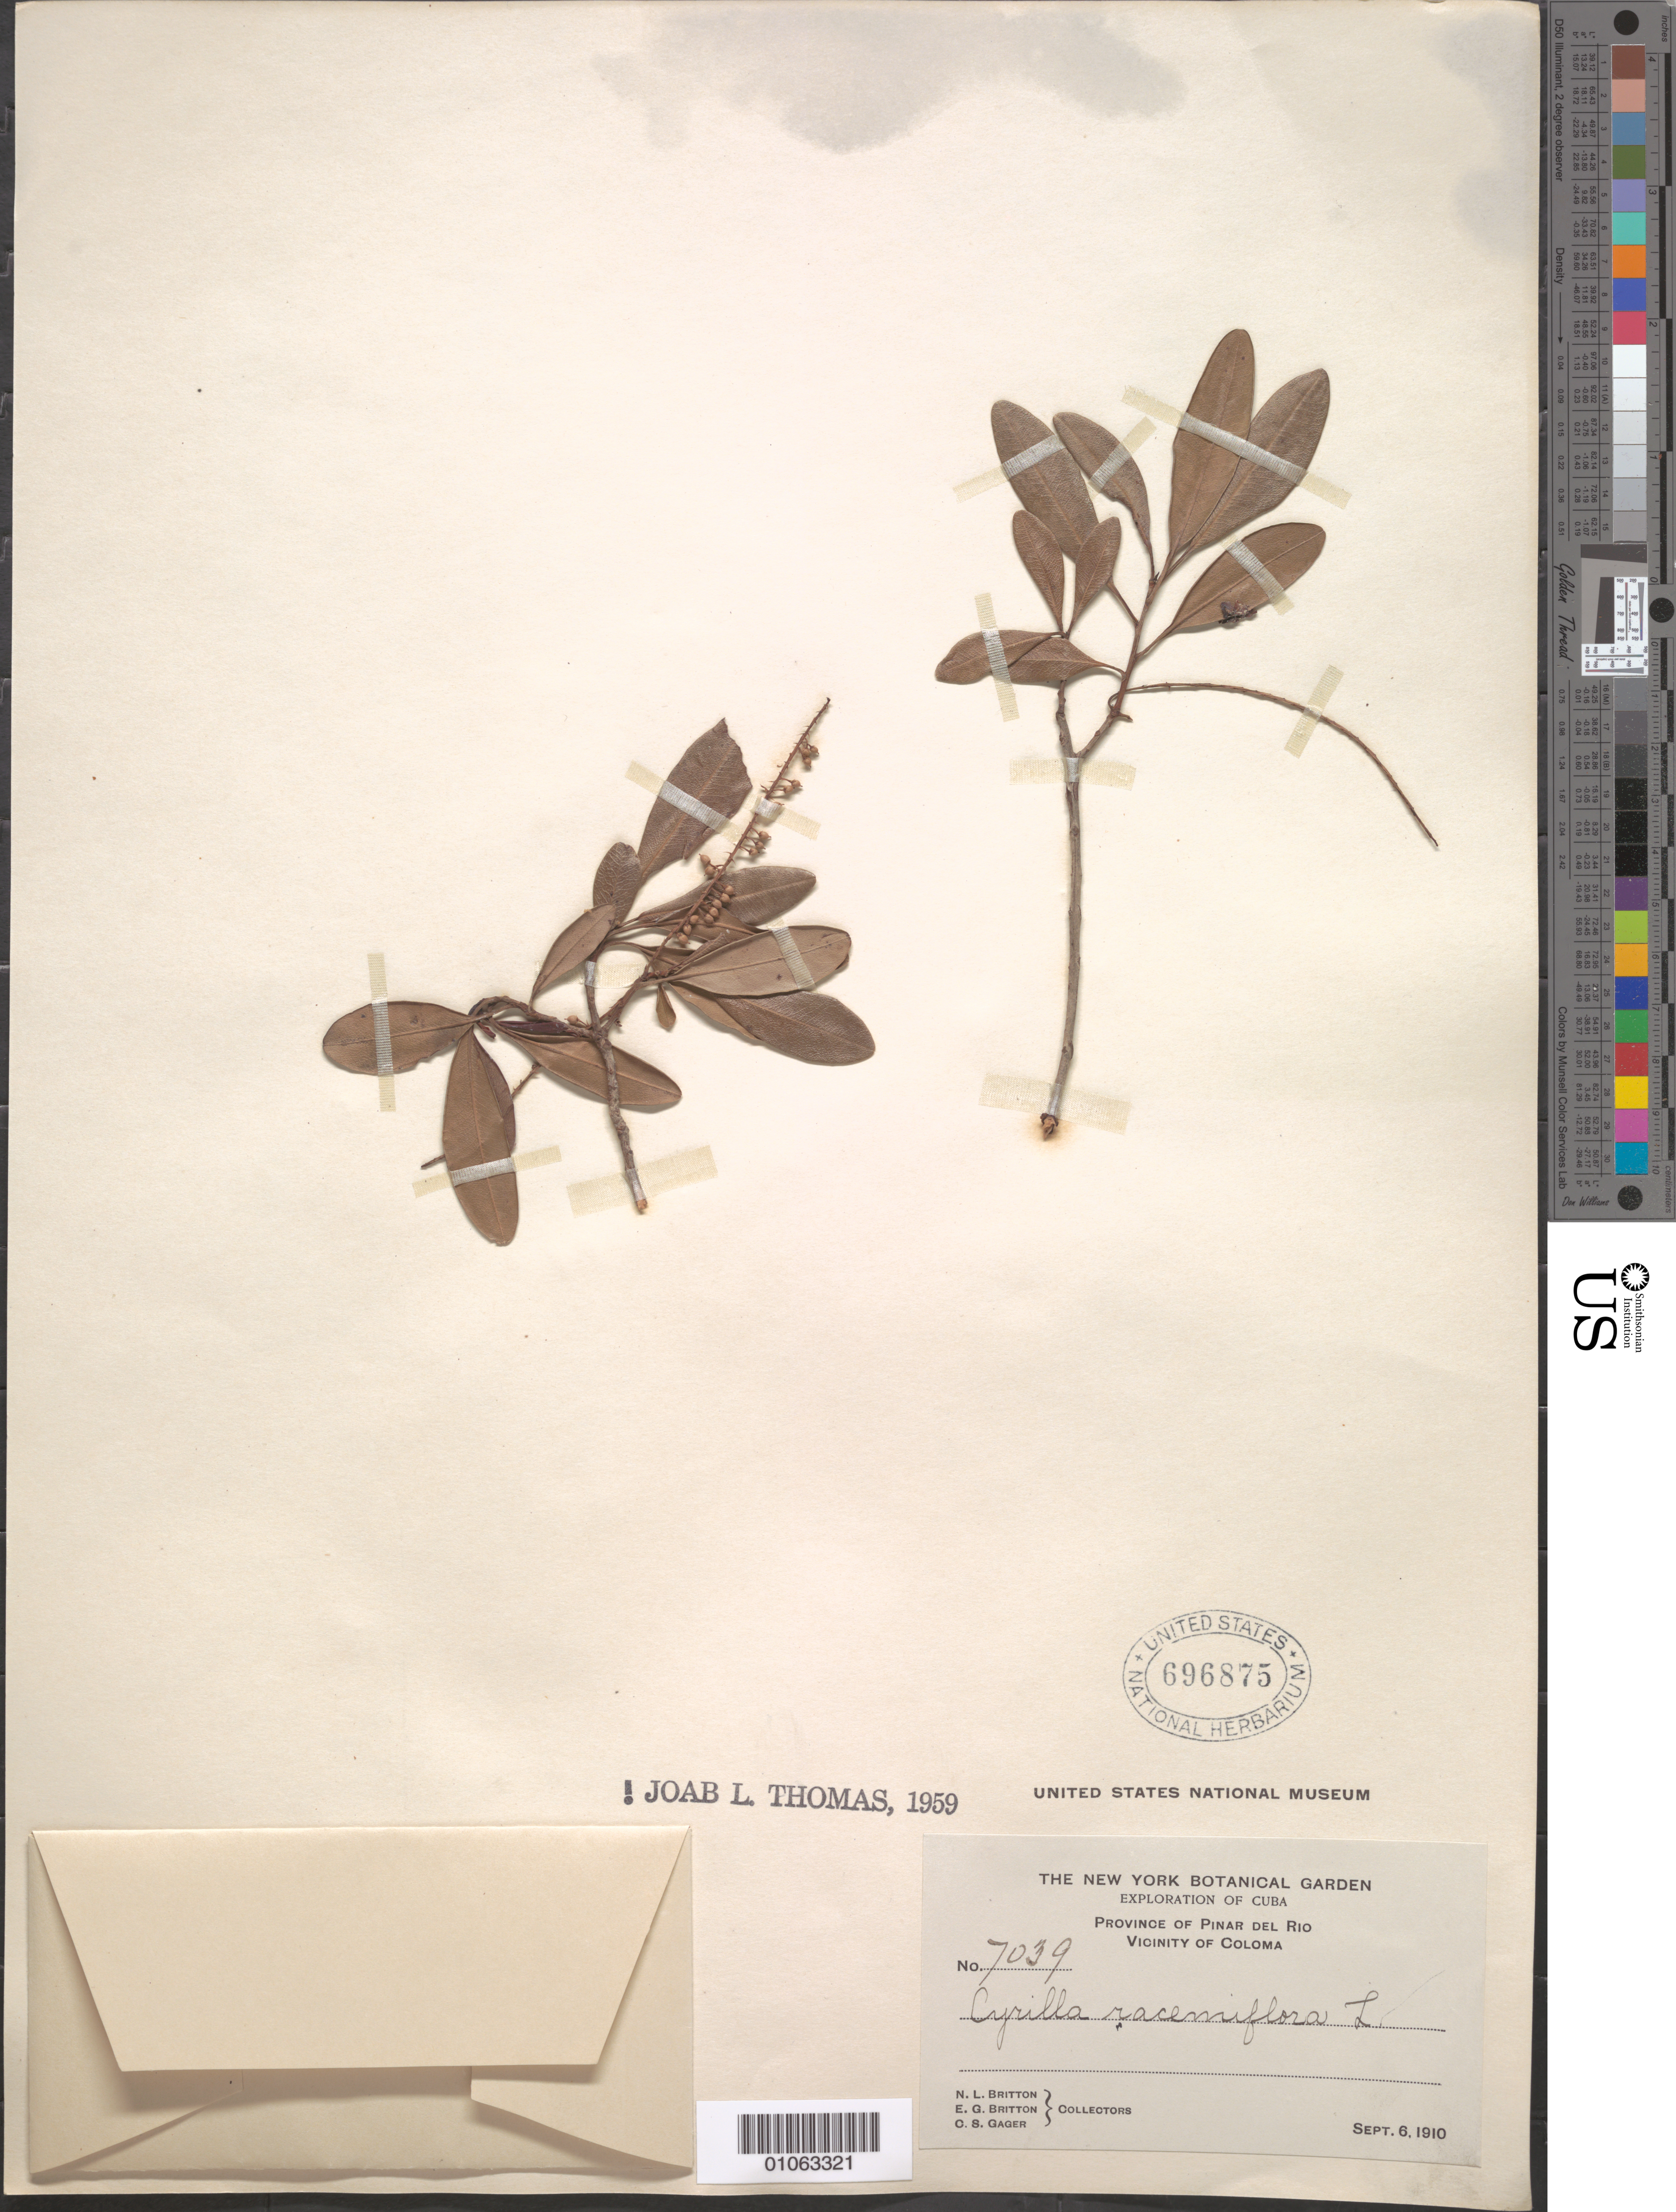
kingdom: Plantae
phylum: Tracheophyta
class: Magnoliopsida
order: Ericales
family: Cyrillaceae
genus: Cyrilla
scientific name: Cyrilla racemiflora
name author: L.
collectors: N. Britton, E. G. Britton & C. Gager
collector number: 7039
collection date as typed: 06 Sep 1910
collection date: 1910-09-06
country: Cuba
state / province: Pinar del Rio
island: Cuba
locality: Vicinity of Coloma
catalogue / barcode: US 696875